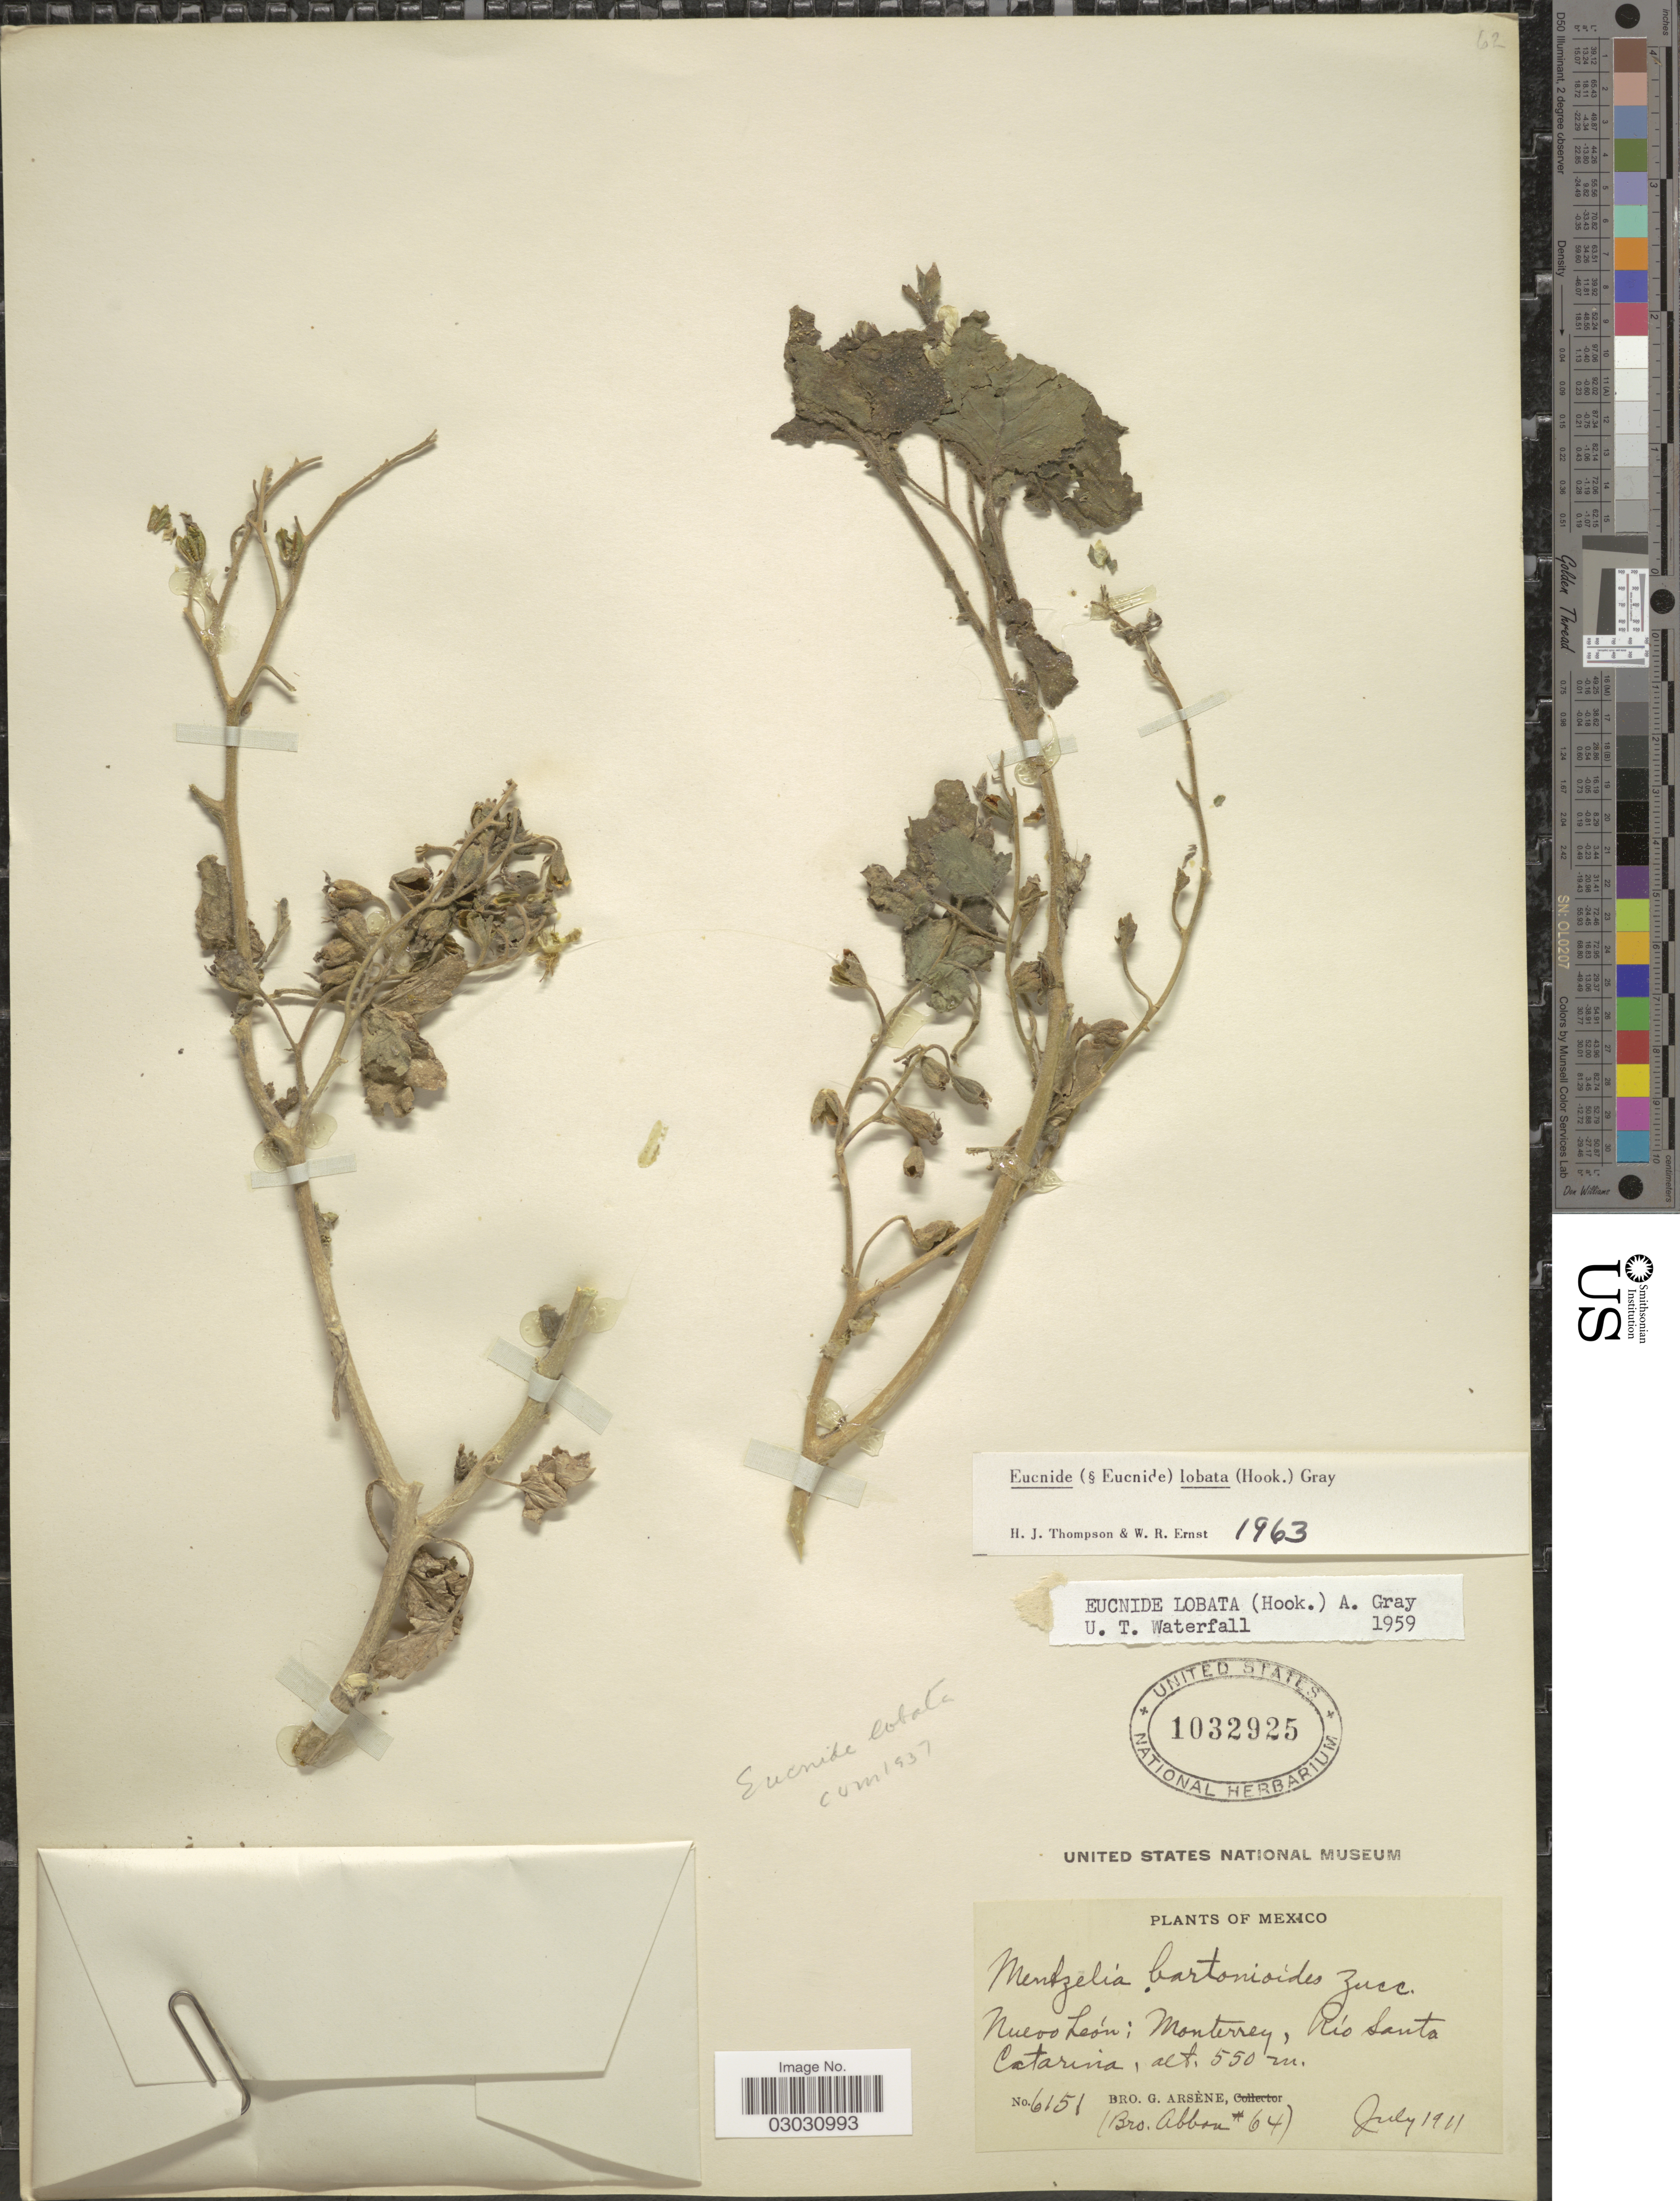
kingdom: Plantae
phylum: Tracheophyta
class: Magnoliopsida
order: Cornales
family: Loasaceae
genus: Eucnide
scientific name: Eucnide lobata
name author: (Hook.) A. Gray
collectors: Bro. G. Arsène & Bro. Abbon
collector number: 6151/64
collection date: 1911-07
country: Mexico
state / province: Nuevo León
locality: Monterrey, Río Santa Catarina.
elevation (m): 550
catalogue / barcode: US 1032925